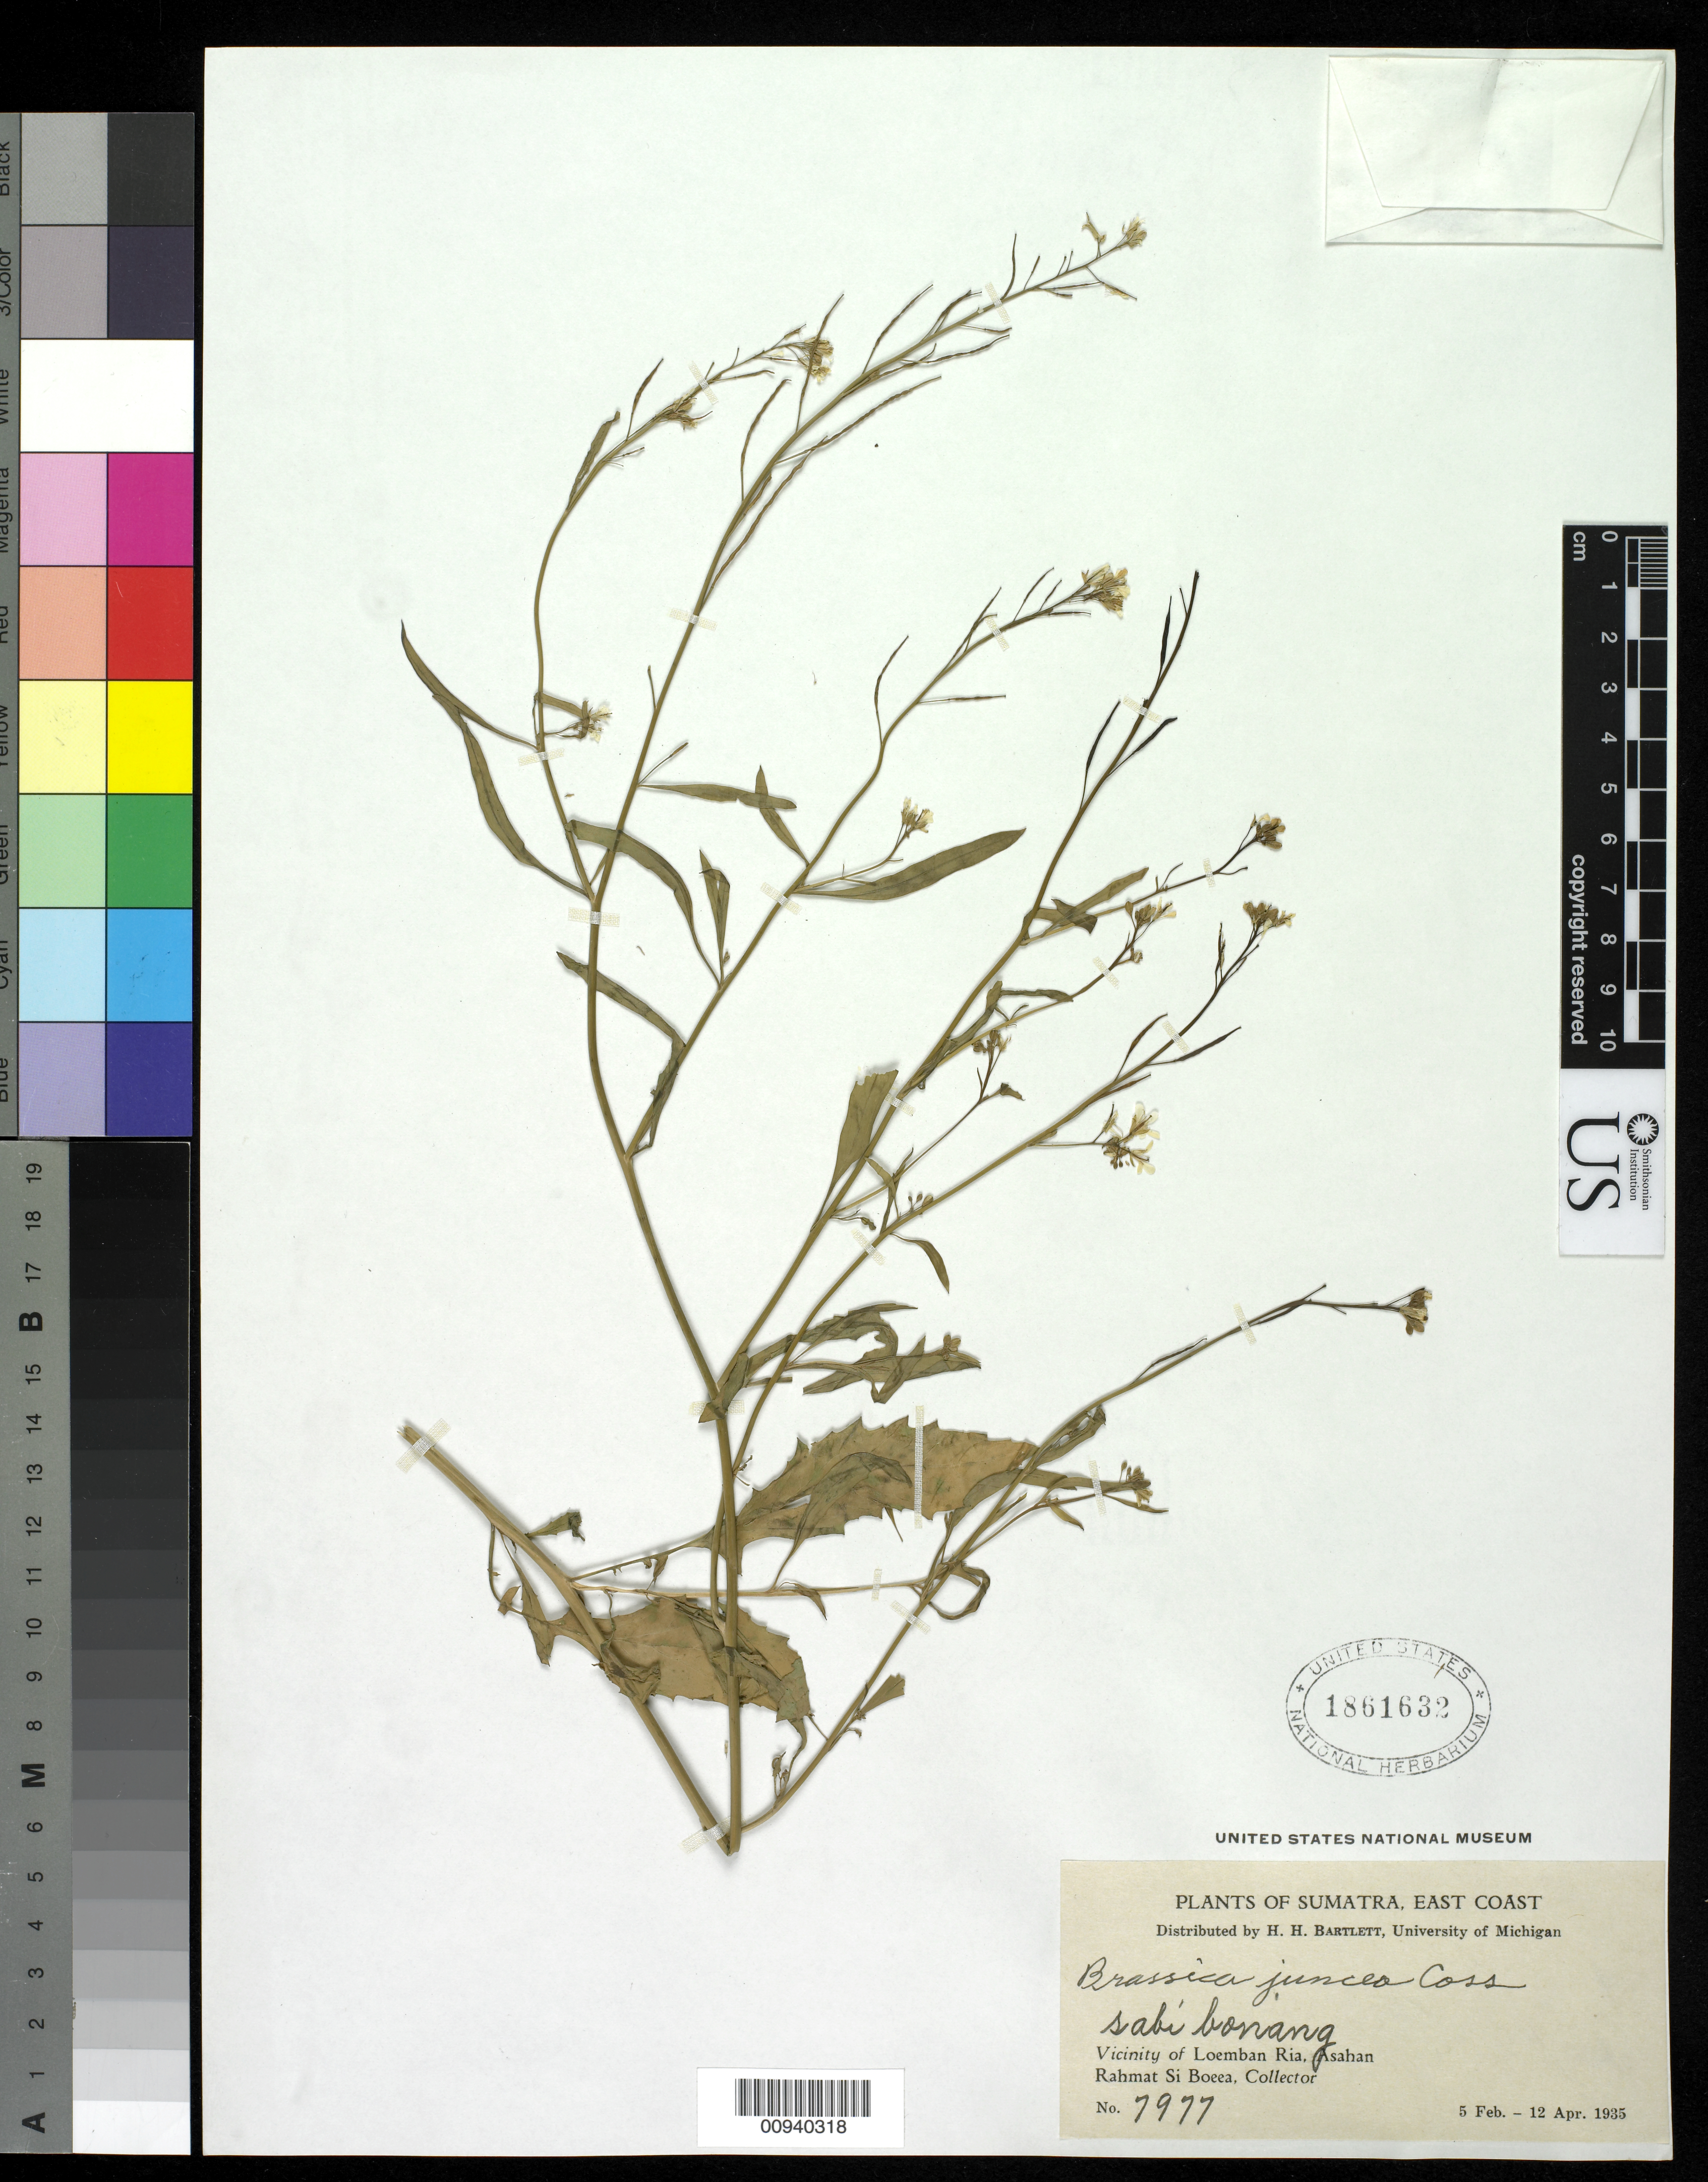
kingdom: Plantae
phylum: Tracheophyta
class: Magnoliopsida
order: Brassicales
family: Brassicaceae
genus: Brassica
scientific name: Brassica juncea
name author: (L.) Czern.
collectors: Rahmat Si Boeea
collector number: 7977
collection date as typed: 05 Feb 1935 to 12 Apr 1935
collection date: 1935-02-05/1935-04-12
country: Indonesia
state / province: Sumatra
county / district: North Sumatra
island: Sumatra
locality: Vicinity of Loemba Ria, Asahan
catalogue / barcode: US 1861632